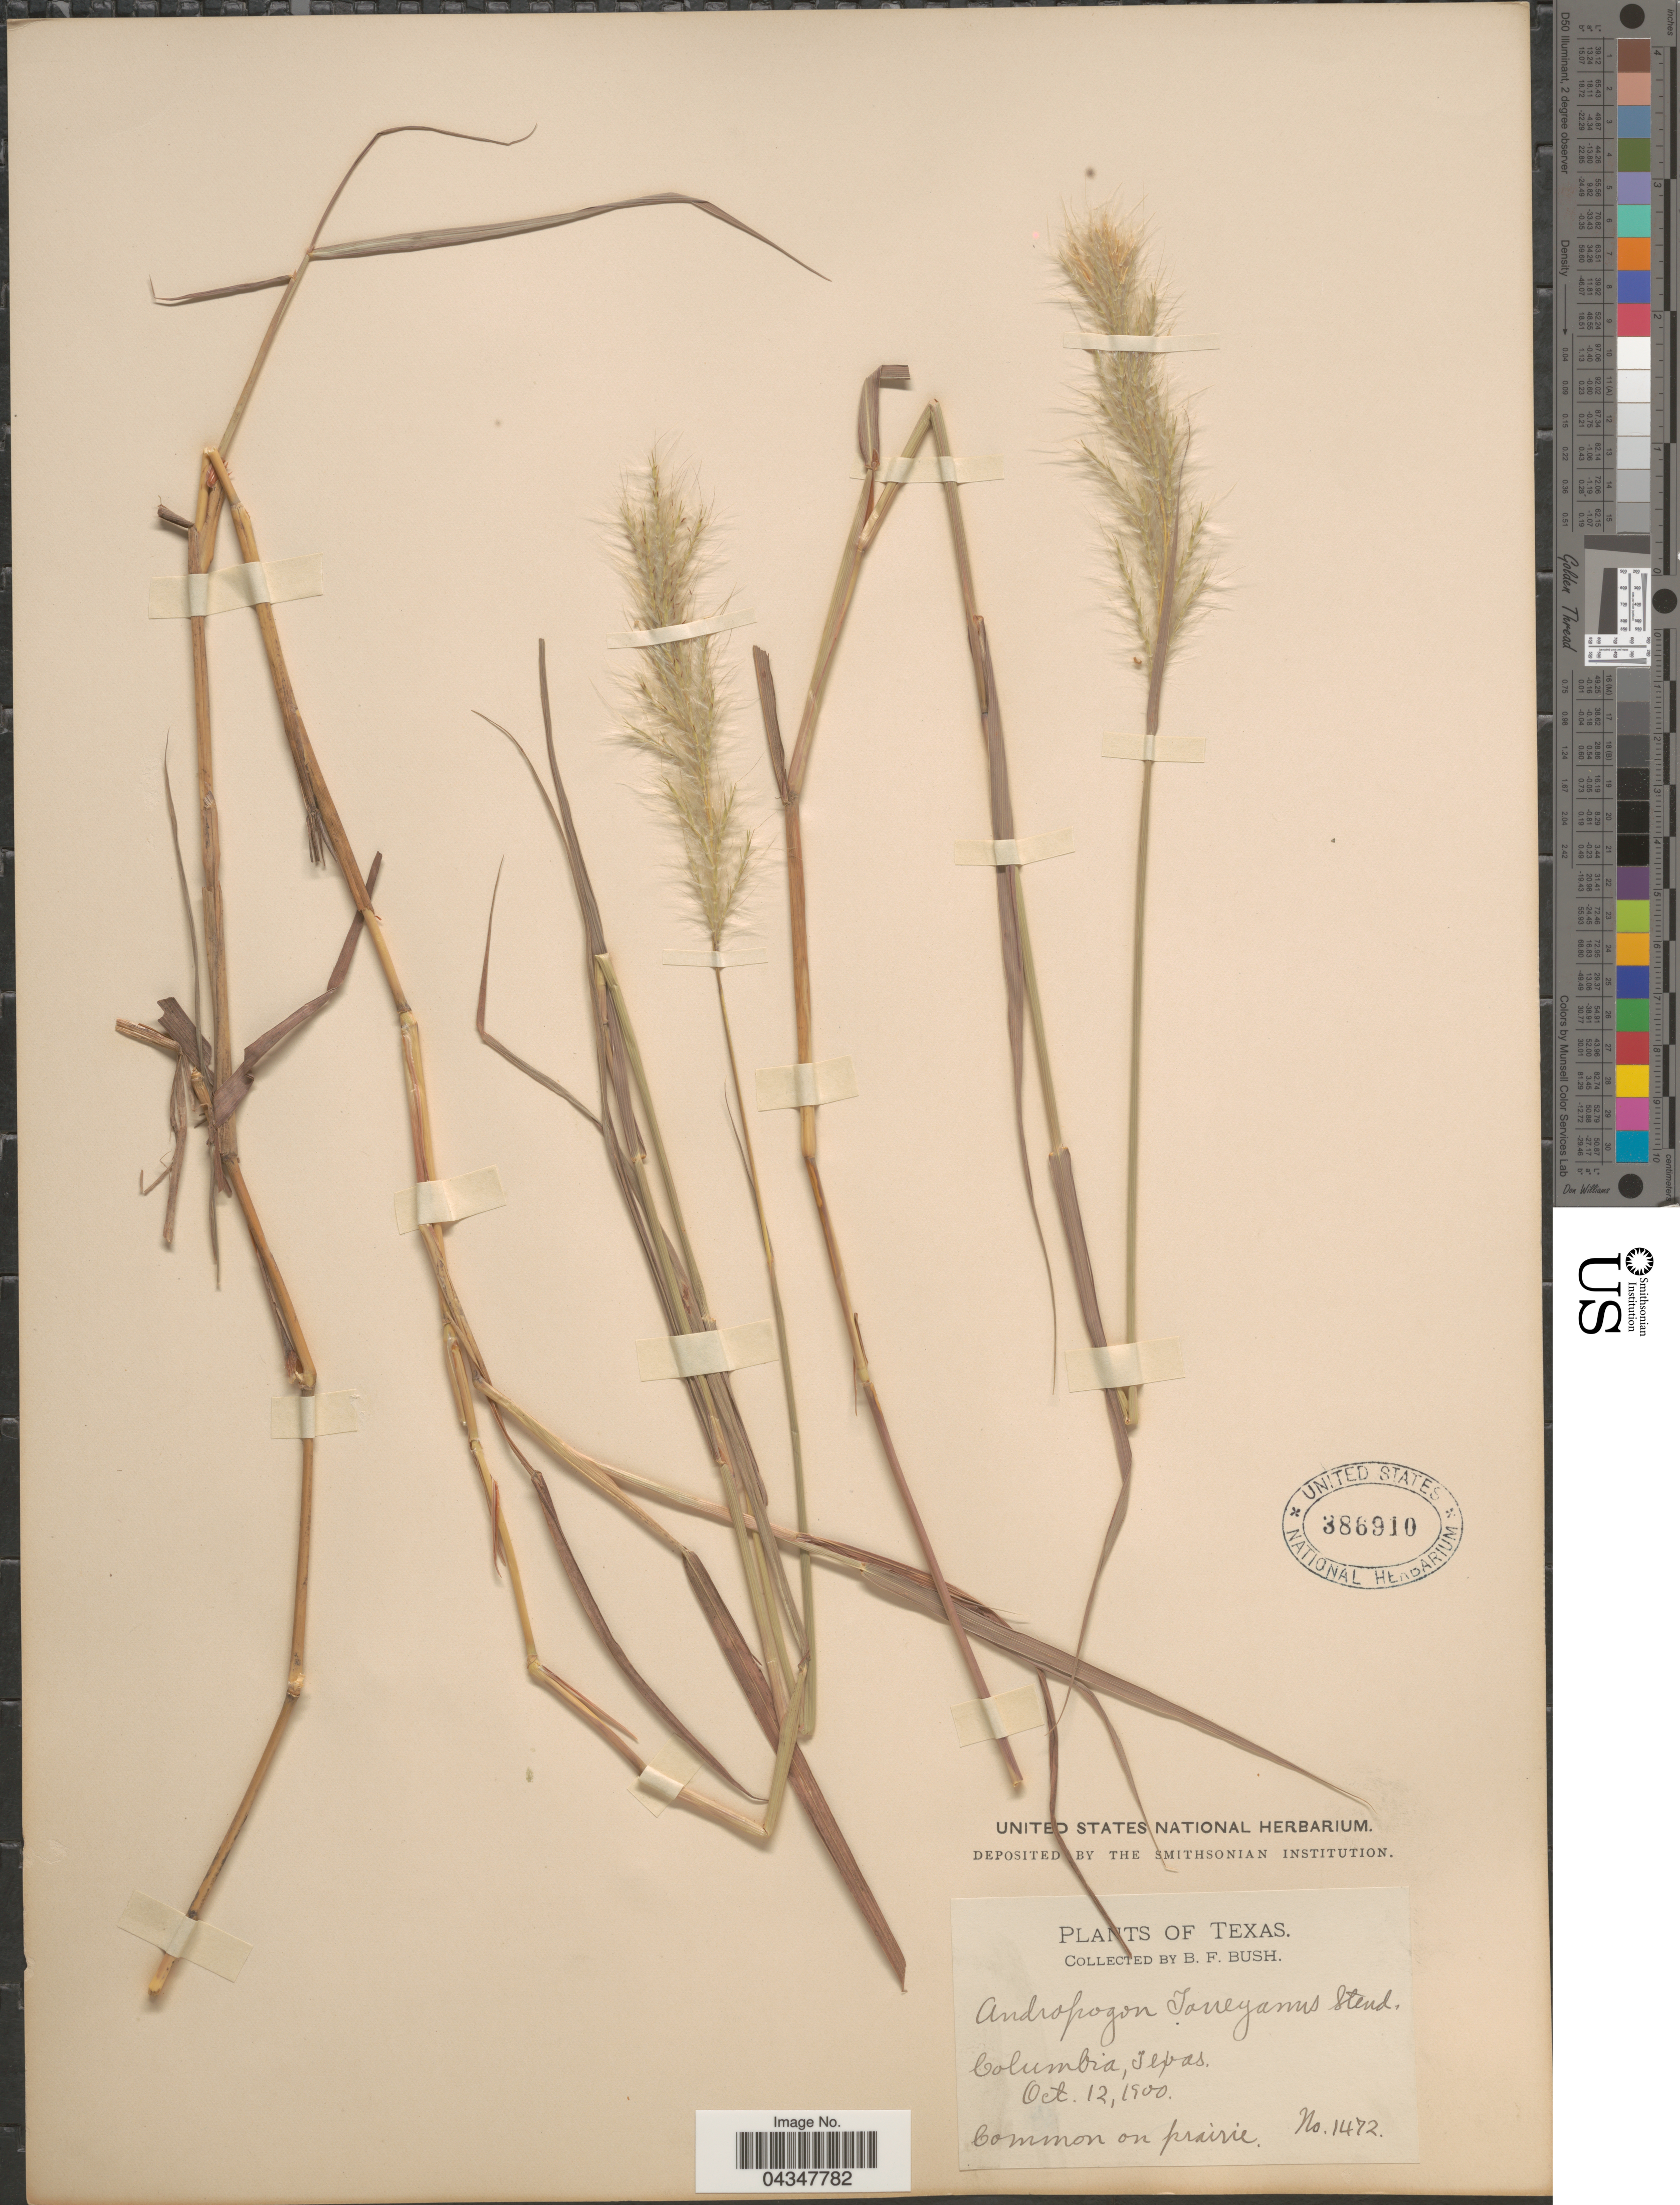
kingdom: Plantae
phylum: Tracheophyta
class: Liliopsida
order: Poales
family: Poaceae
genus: Bothriochloa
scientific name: Bothriochloa saccharoides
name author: (Sw.) Rydb.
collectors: B. F. Bush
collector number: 1472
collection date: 1900-10-12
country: United States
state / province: Texas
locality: Columbia.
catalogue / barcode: US 386910